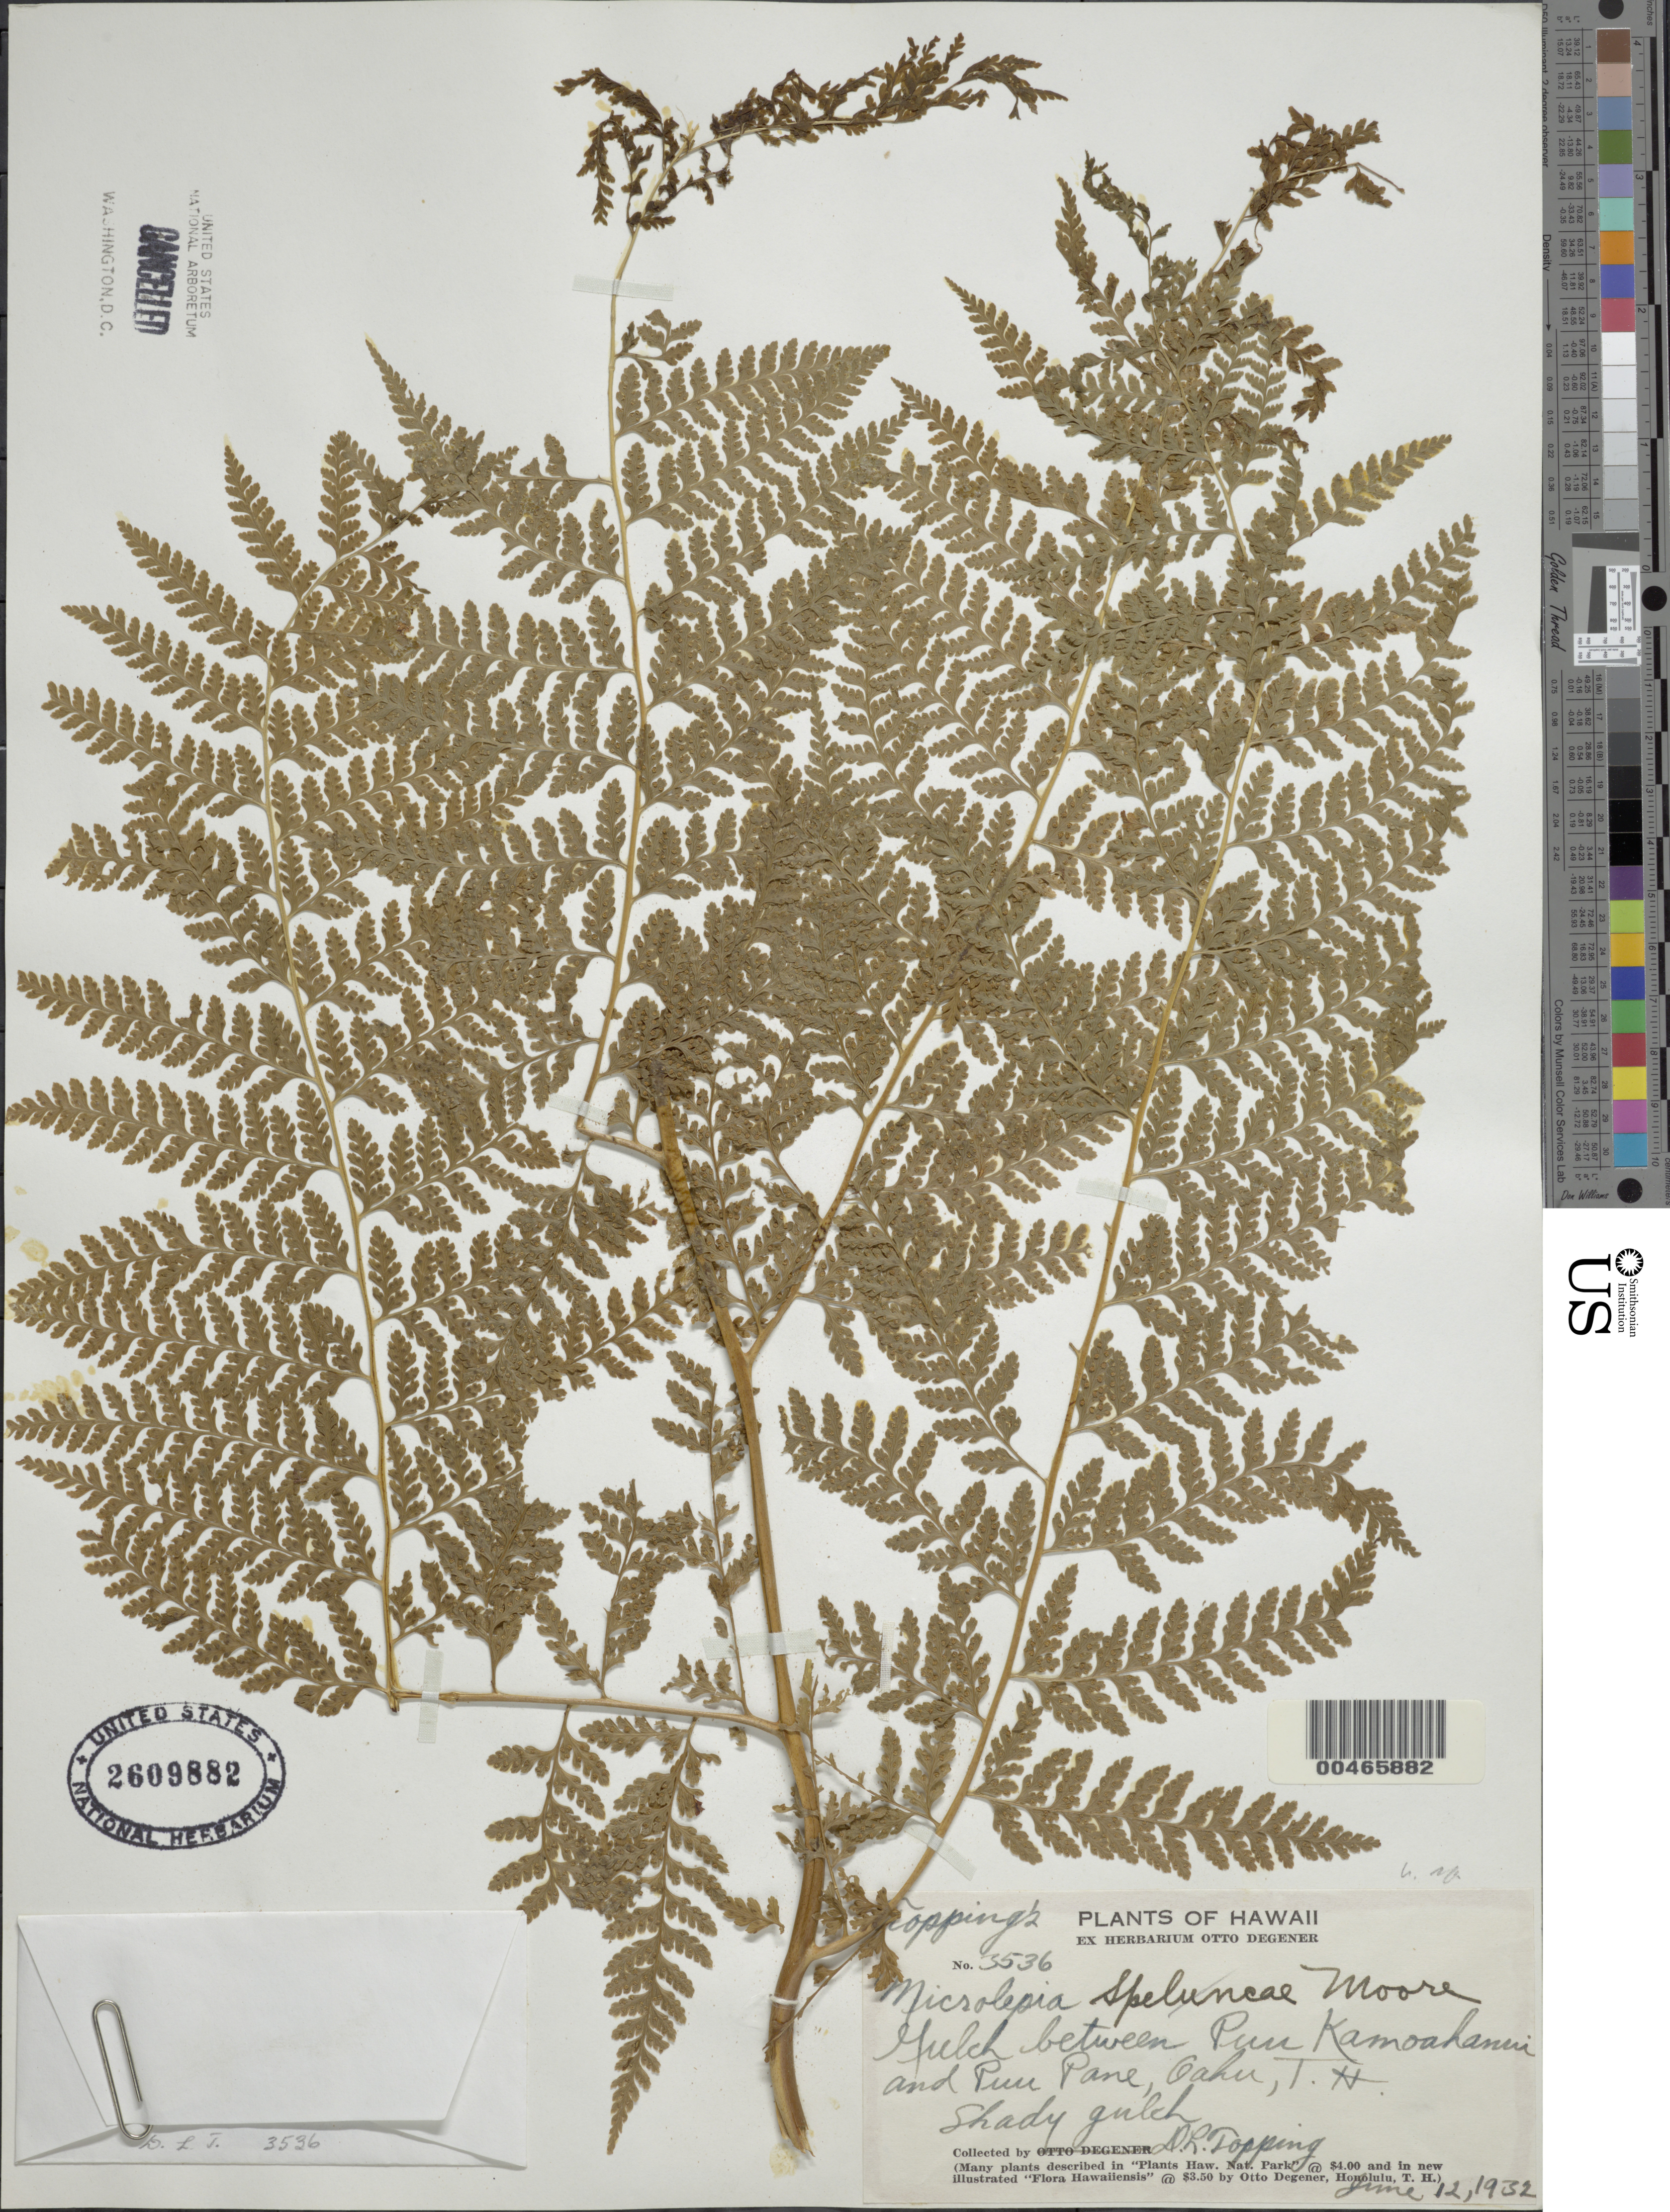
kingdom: Plantae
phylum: Tracheophyta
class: Polypodiopsida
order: Polypodiales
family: Dennstaedtiaceae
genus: Microlepia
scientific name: Microlepia sp.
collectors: D. L. Topping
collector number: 3536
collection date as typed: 12 Jun 1932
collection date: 1932-06-12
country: United States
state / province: Hawaii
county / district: Honolulu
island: Oahu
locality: Gulch between Puu Kamoahanui and Puu Pane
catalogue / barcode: US 2609882